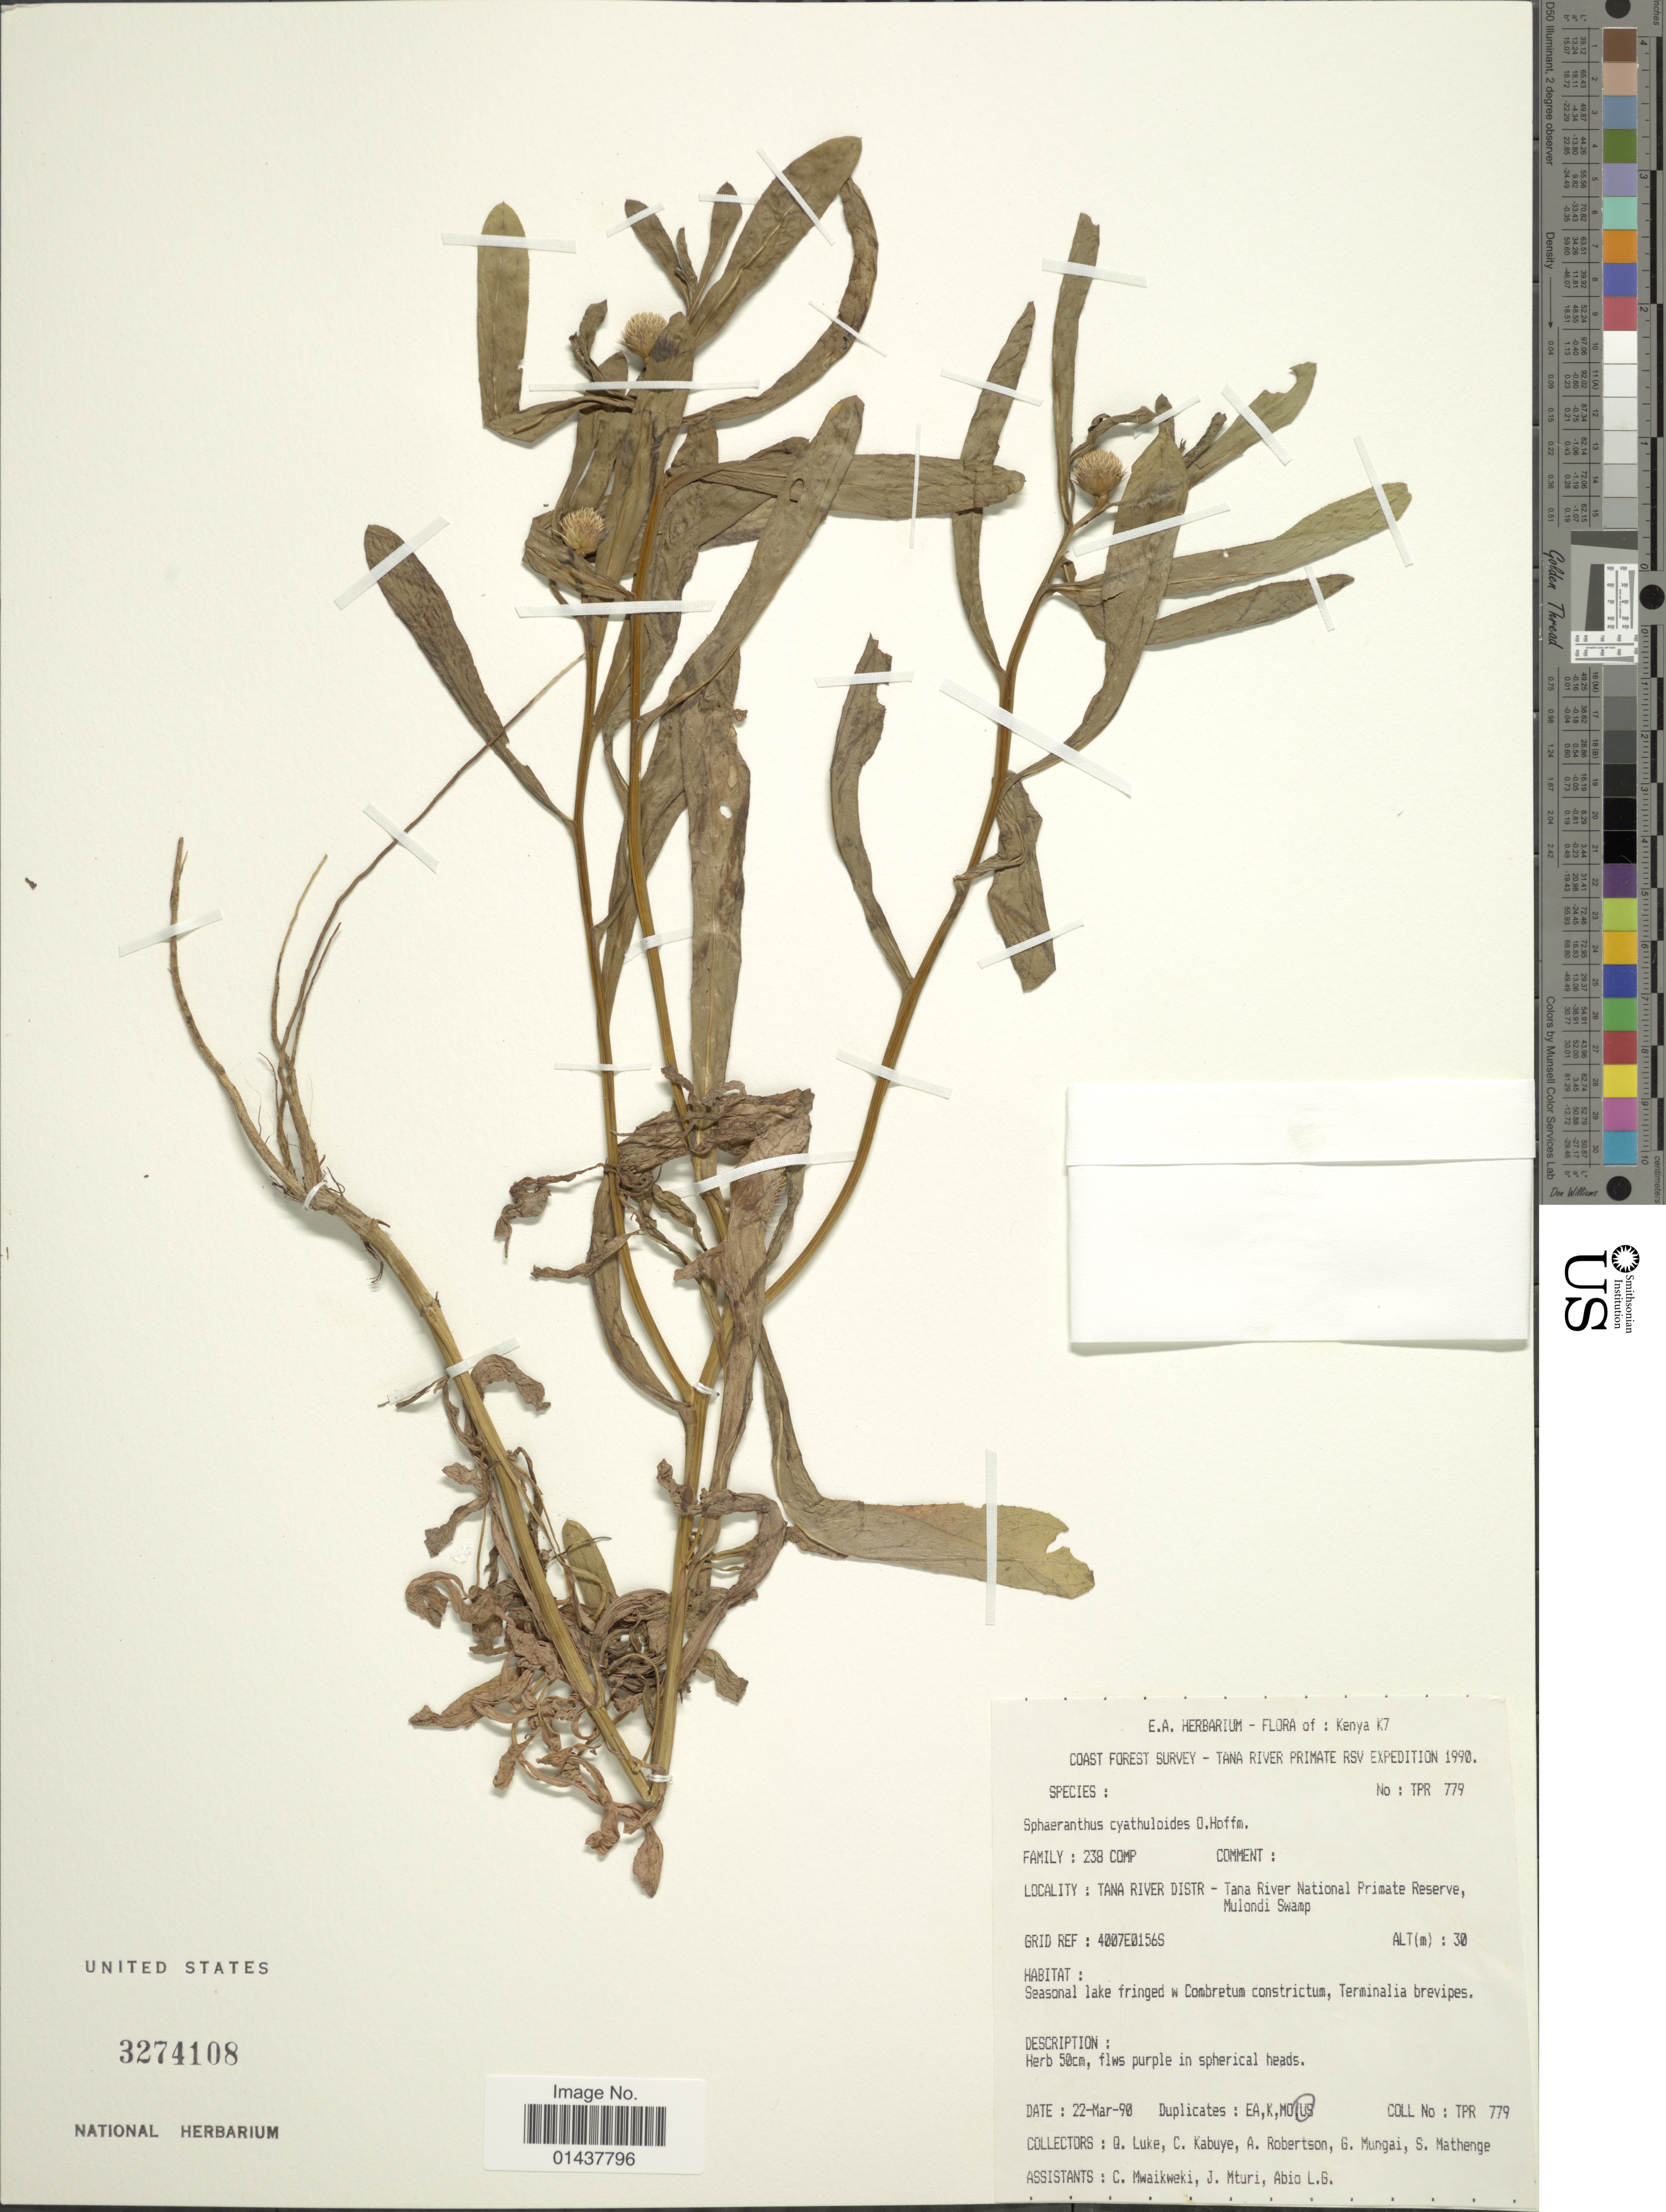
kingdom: Plantae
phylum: Tracheophyta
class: Magnoliopsida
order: Asterales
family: Asteraceae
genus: Sphaeranthus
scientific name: Sphaeranthus cyathuloides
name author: O. Hoffm.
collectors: Q. Luke, C. Kabuye, A. Robertson, G. Mungai & S. Mathenge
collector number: TPR 779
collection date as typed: Transcribed d/m/y: 22/3/90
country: Kenya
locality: Tana River Distr - Tana River National Primate Reserve, Mulondi Swamp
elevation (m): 30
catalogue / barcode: US 3274108